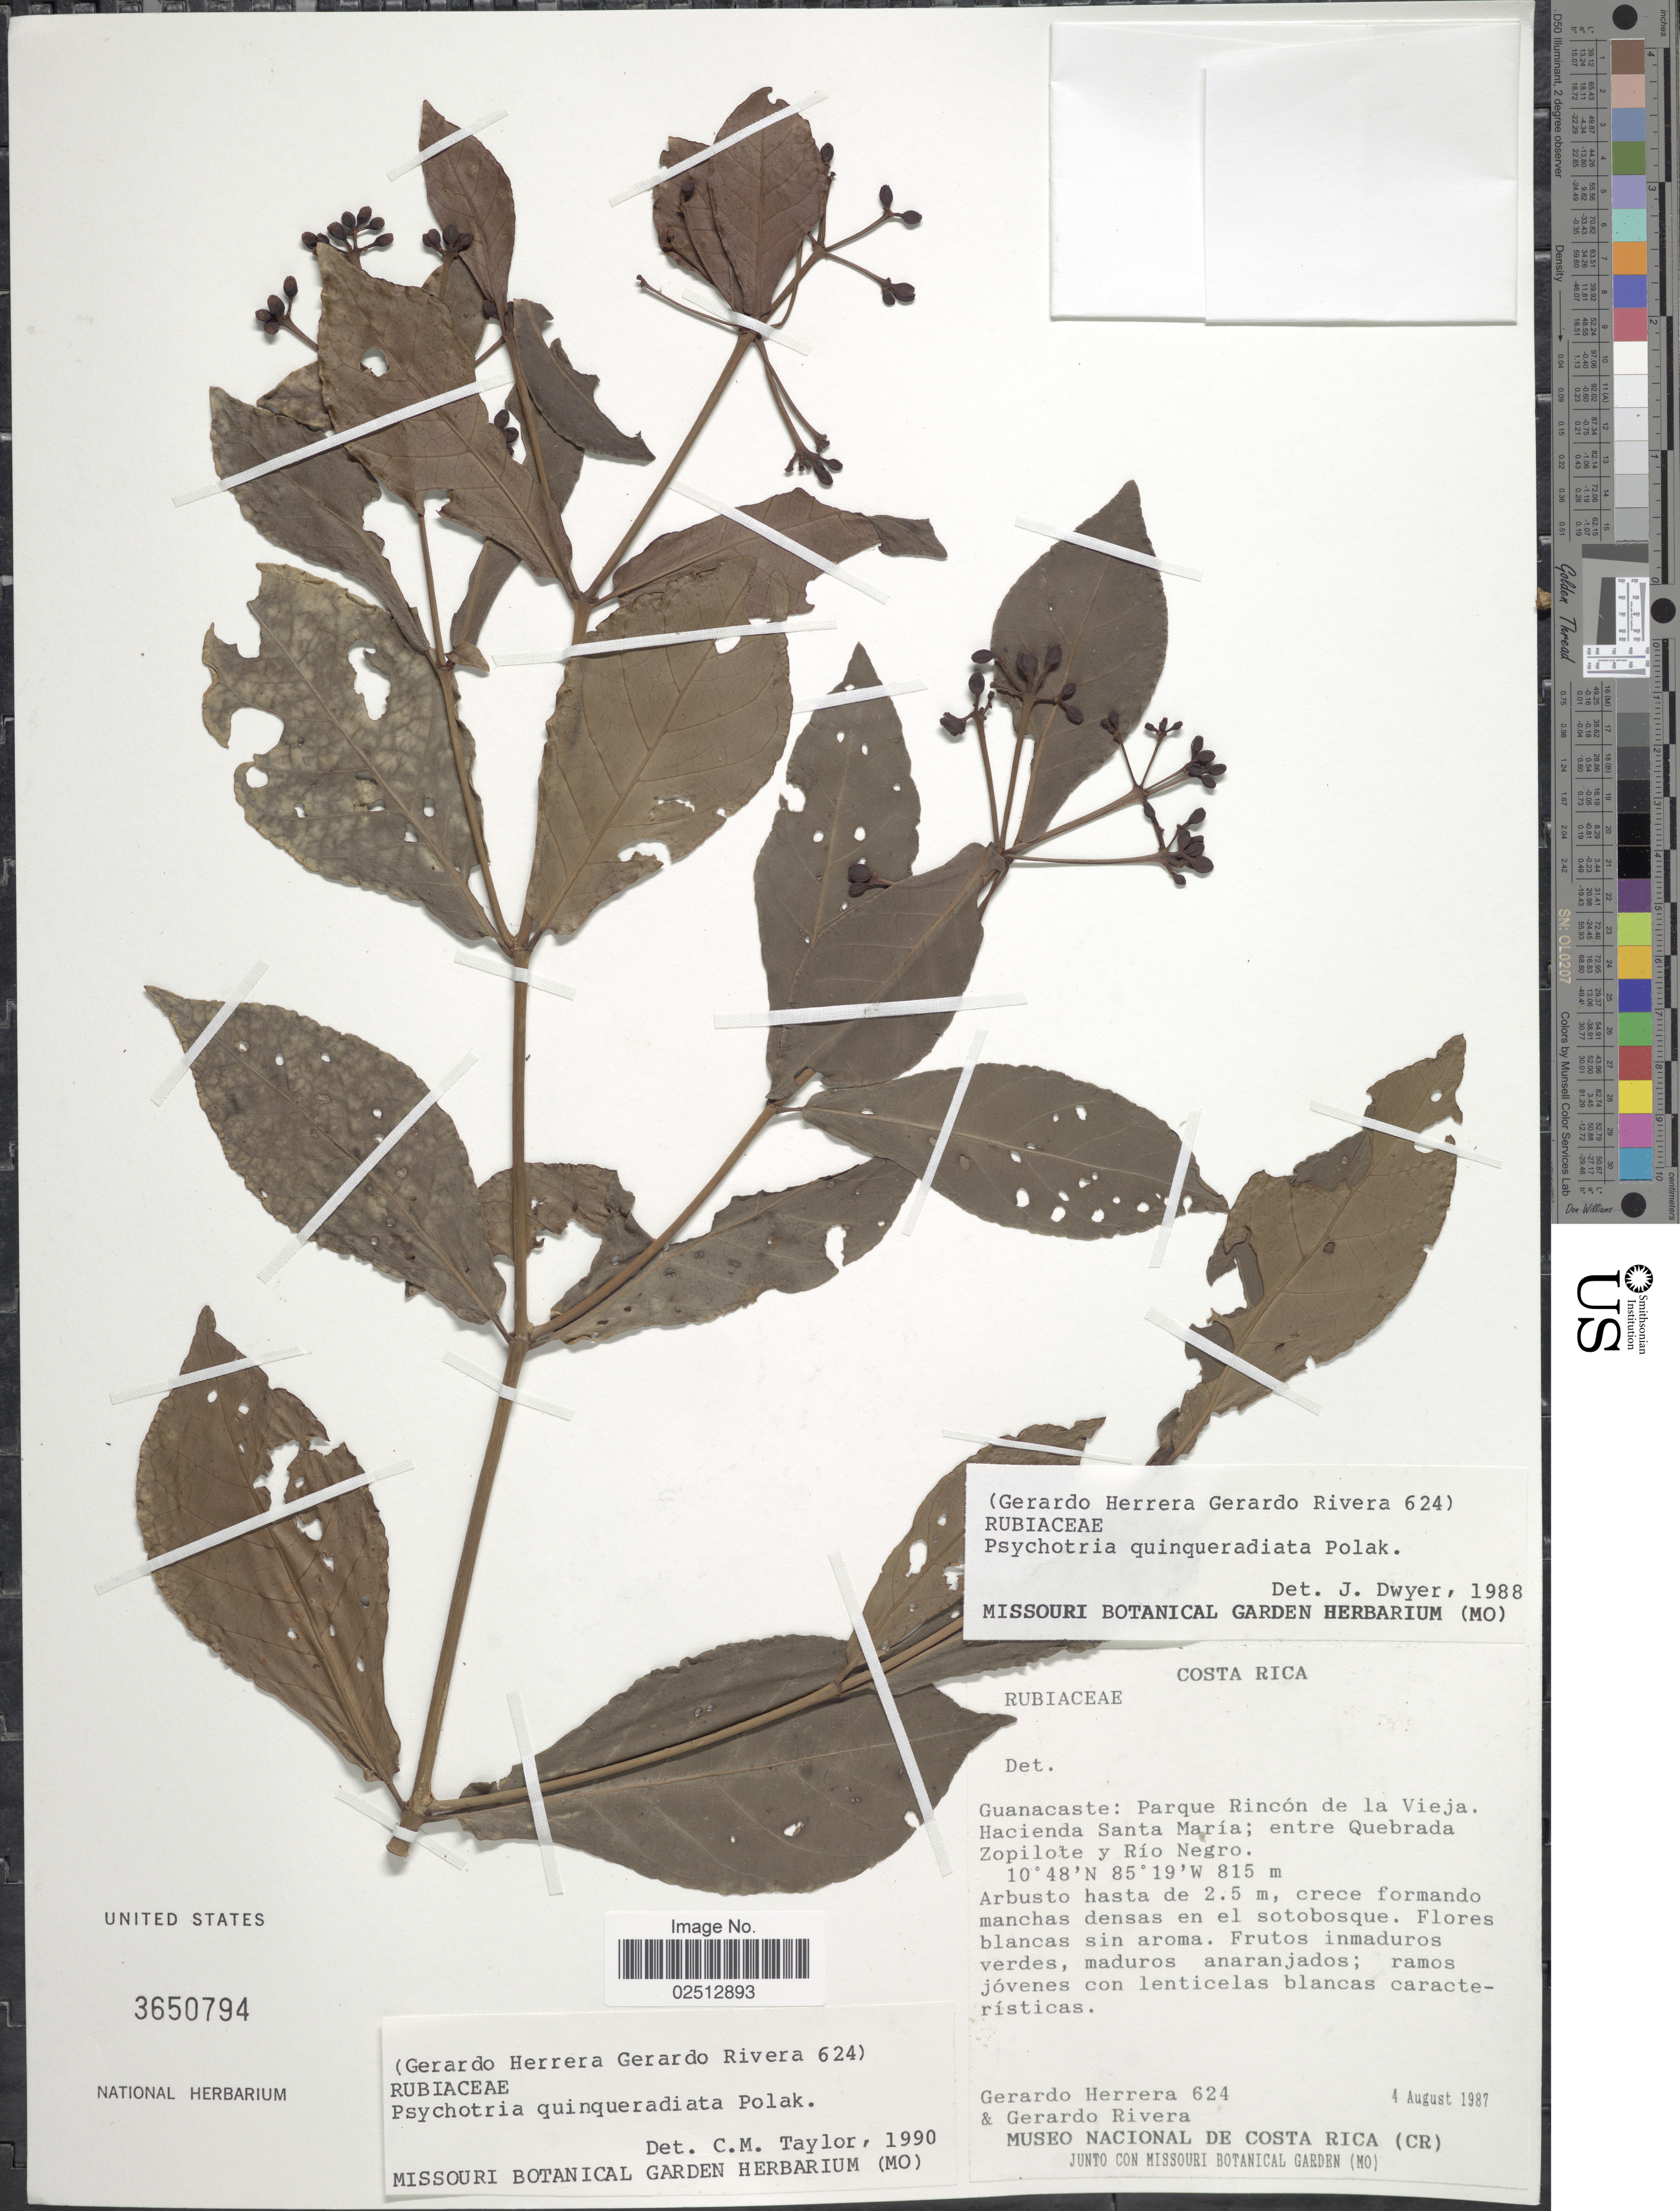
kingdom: Plantae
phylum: Tracheophyta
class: Magnoliopsida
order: Gentianales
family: Rubiaceae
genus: Psychotria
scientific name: Psychotria quinqueradiata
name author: Pol.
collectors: G. Herrera & G. Rivera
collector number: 624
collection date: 1987-08-04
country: Costa Rica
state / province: Guanacaste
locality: Guanacaste: Parque Rincon de la Vieja. Hacienda Santa Maria; entre Quebrada Zopilote y Rio Negro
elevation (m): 815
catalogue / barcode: US 3650794